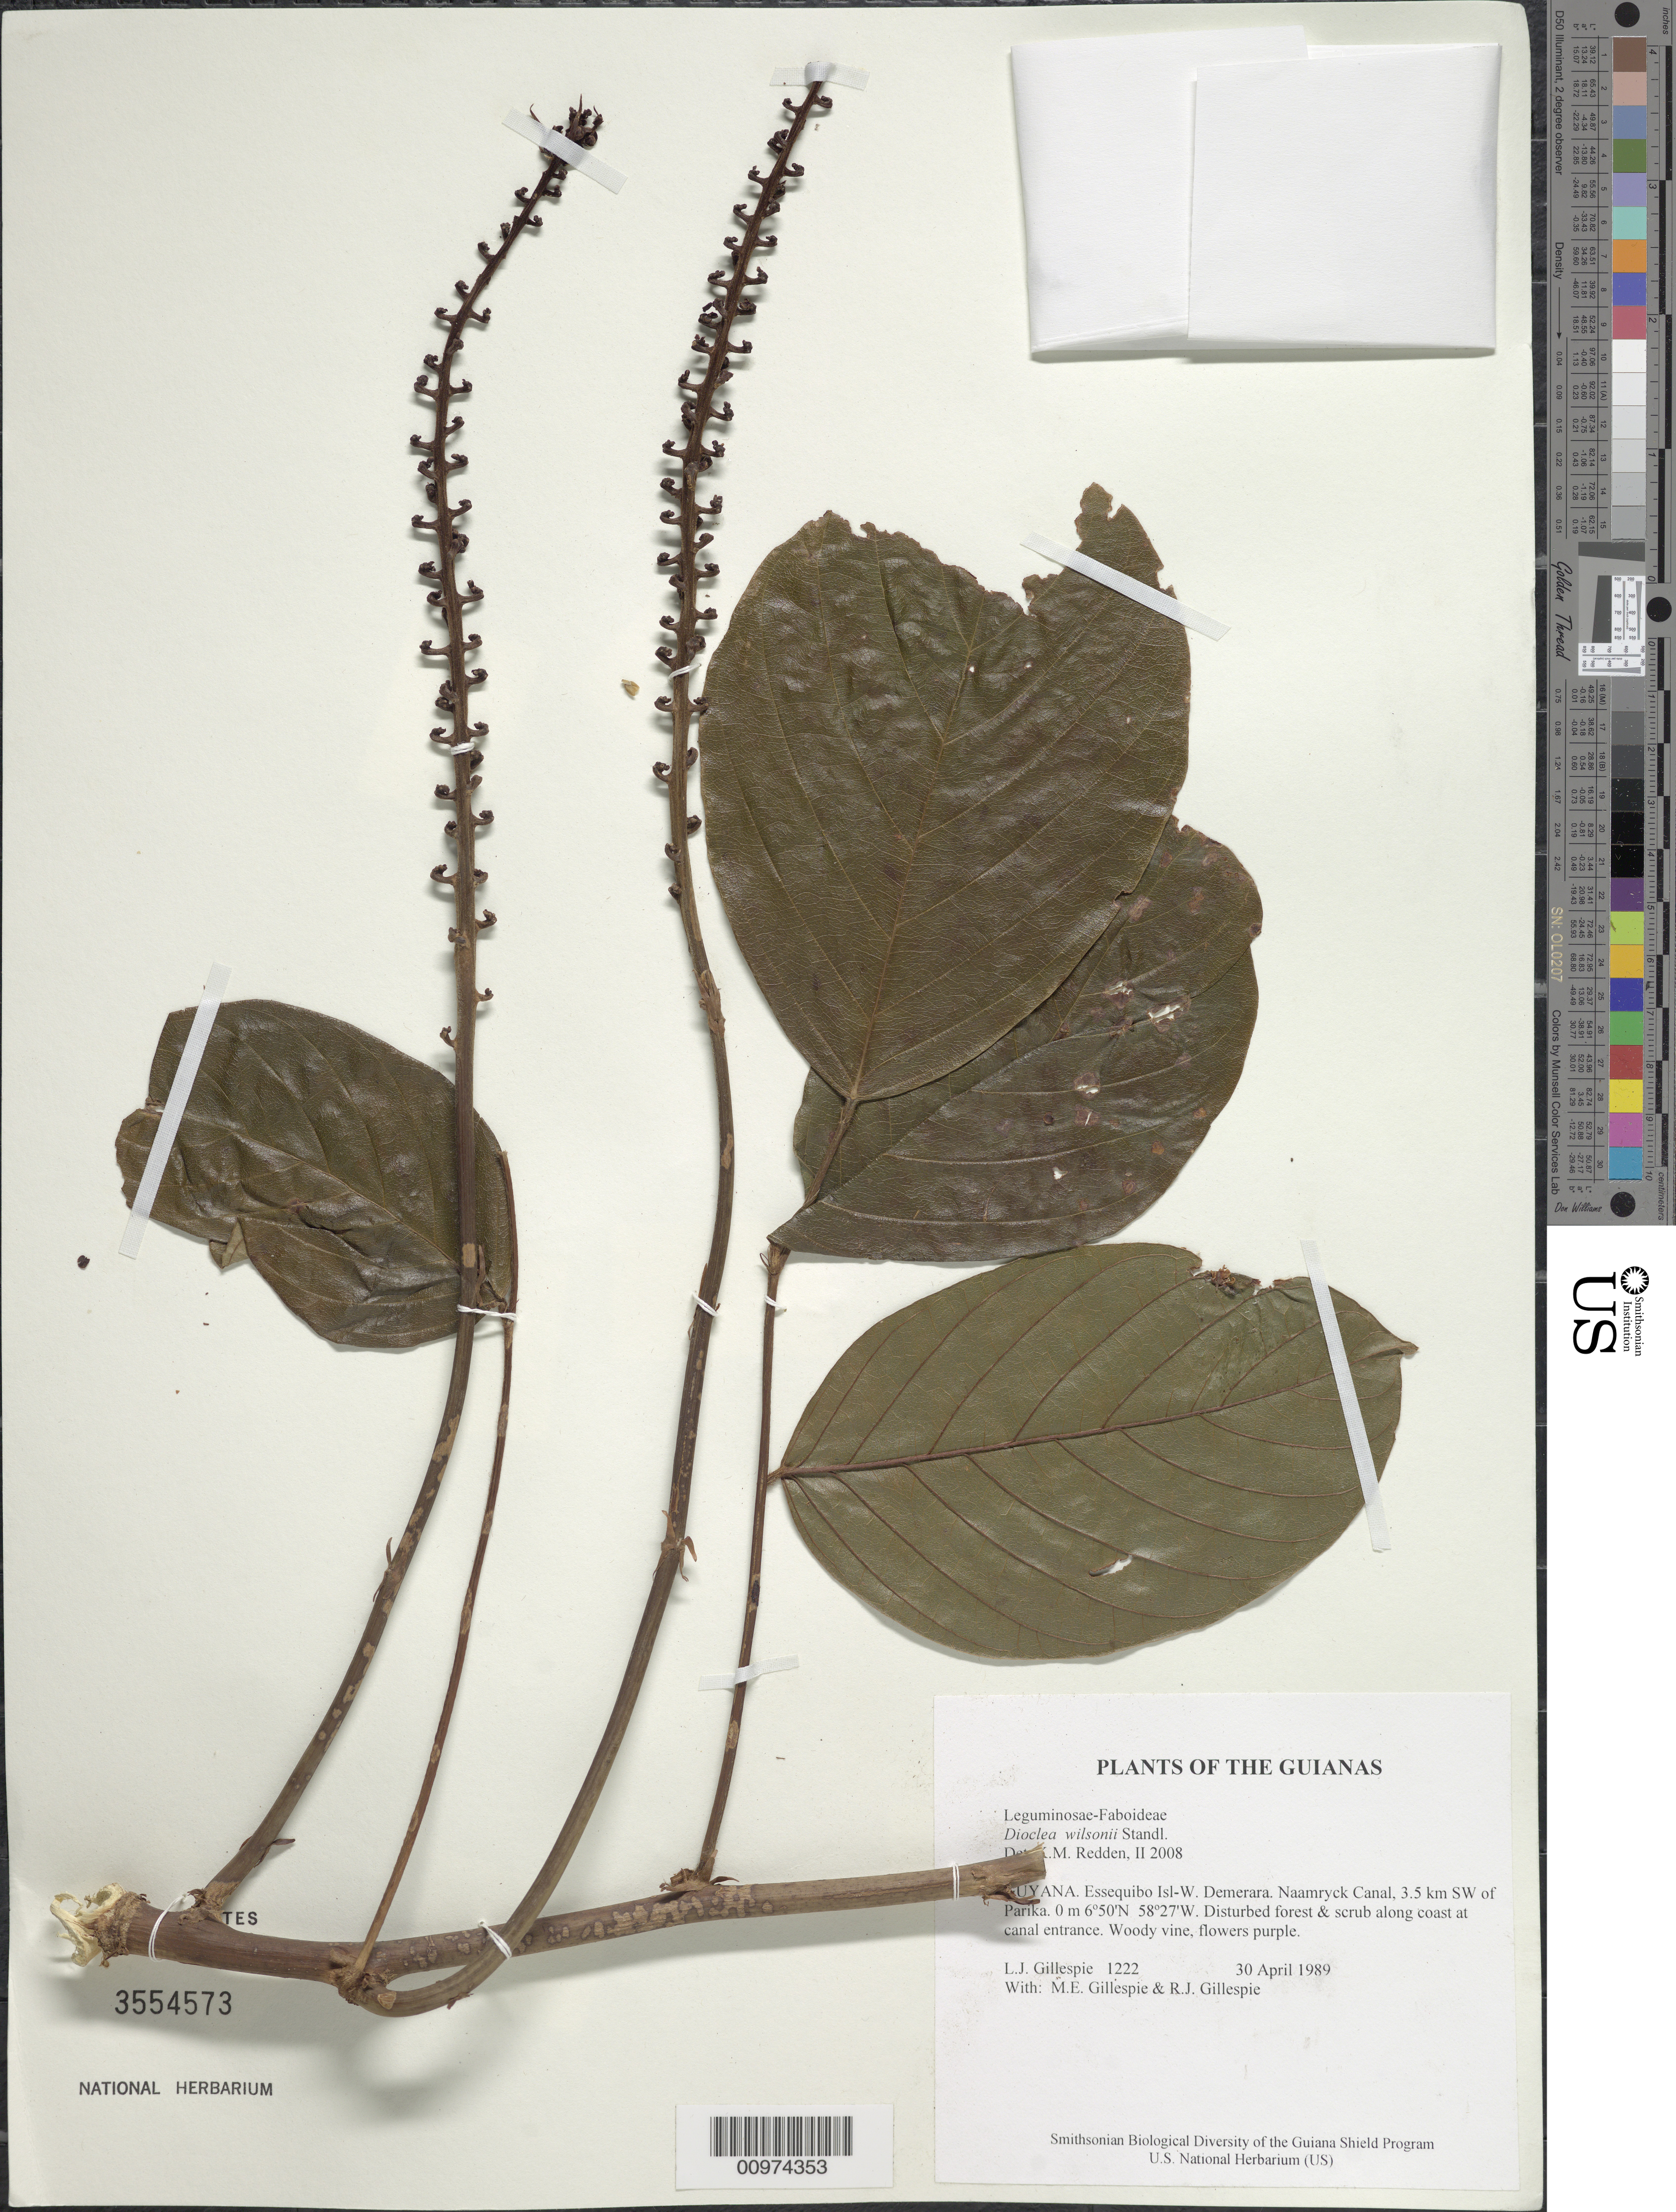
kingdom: Plantae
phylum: Tracheophyta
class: Magnoliopsida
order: Fabales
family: Fabaceae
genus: Macropsychanthus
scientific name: Macropsychanthus wilsonii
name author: (Standl.) L.P. Queiroz & Snak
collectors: L. J. Gillespie, M. Gillespie & R. Gillespie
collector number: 1222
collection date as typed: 30 April 1989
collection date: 1989-04-30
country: Guyana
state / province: Essequibo Isl-W. Demerara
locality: Naamryck Canal, 3.5 km SW of Parika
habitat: Disturbed forest & scrub along coast at canal entrance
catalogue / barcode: US 3554573